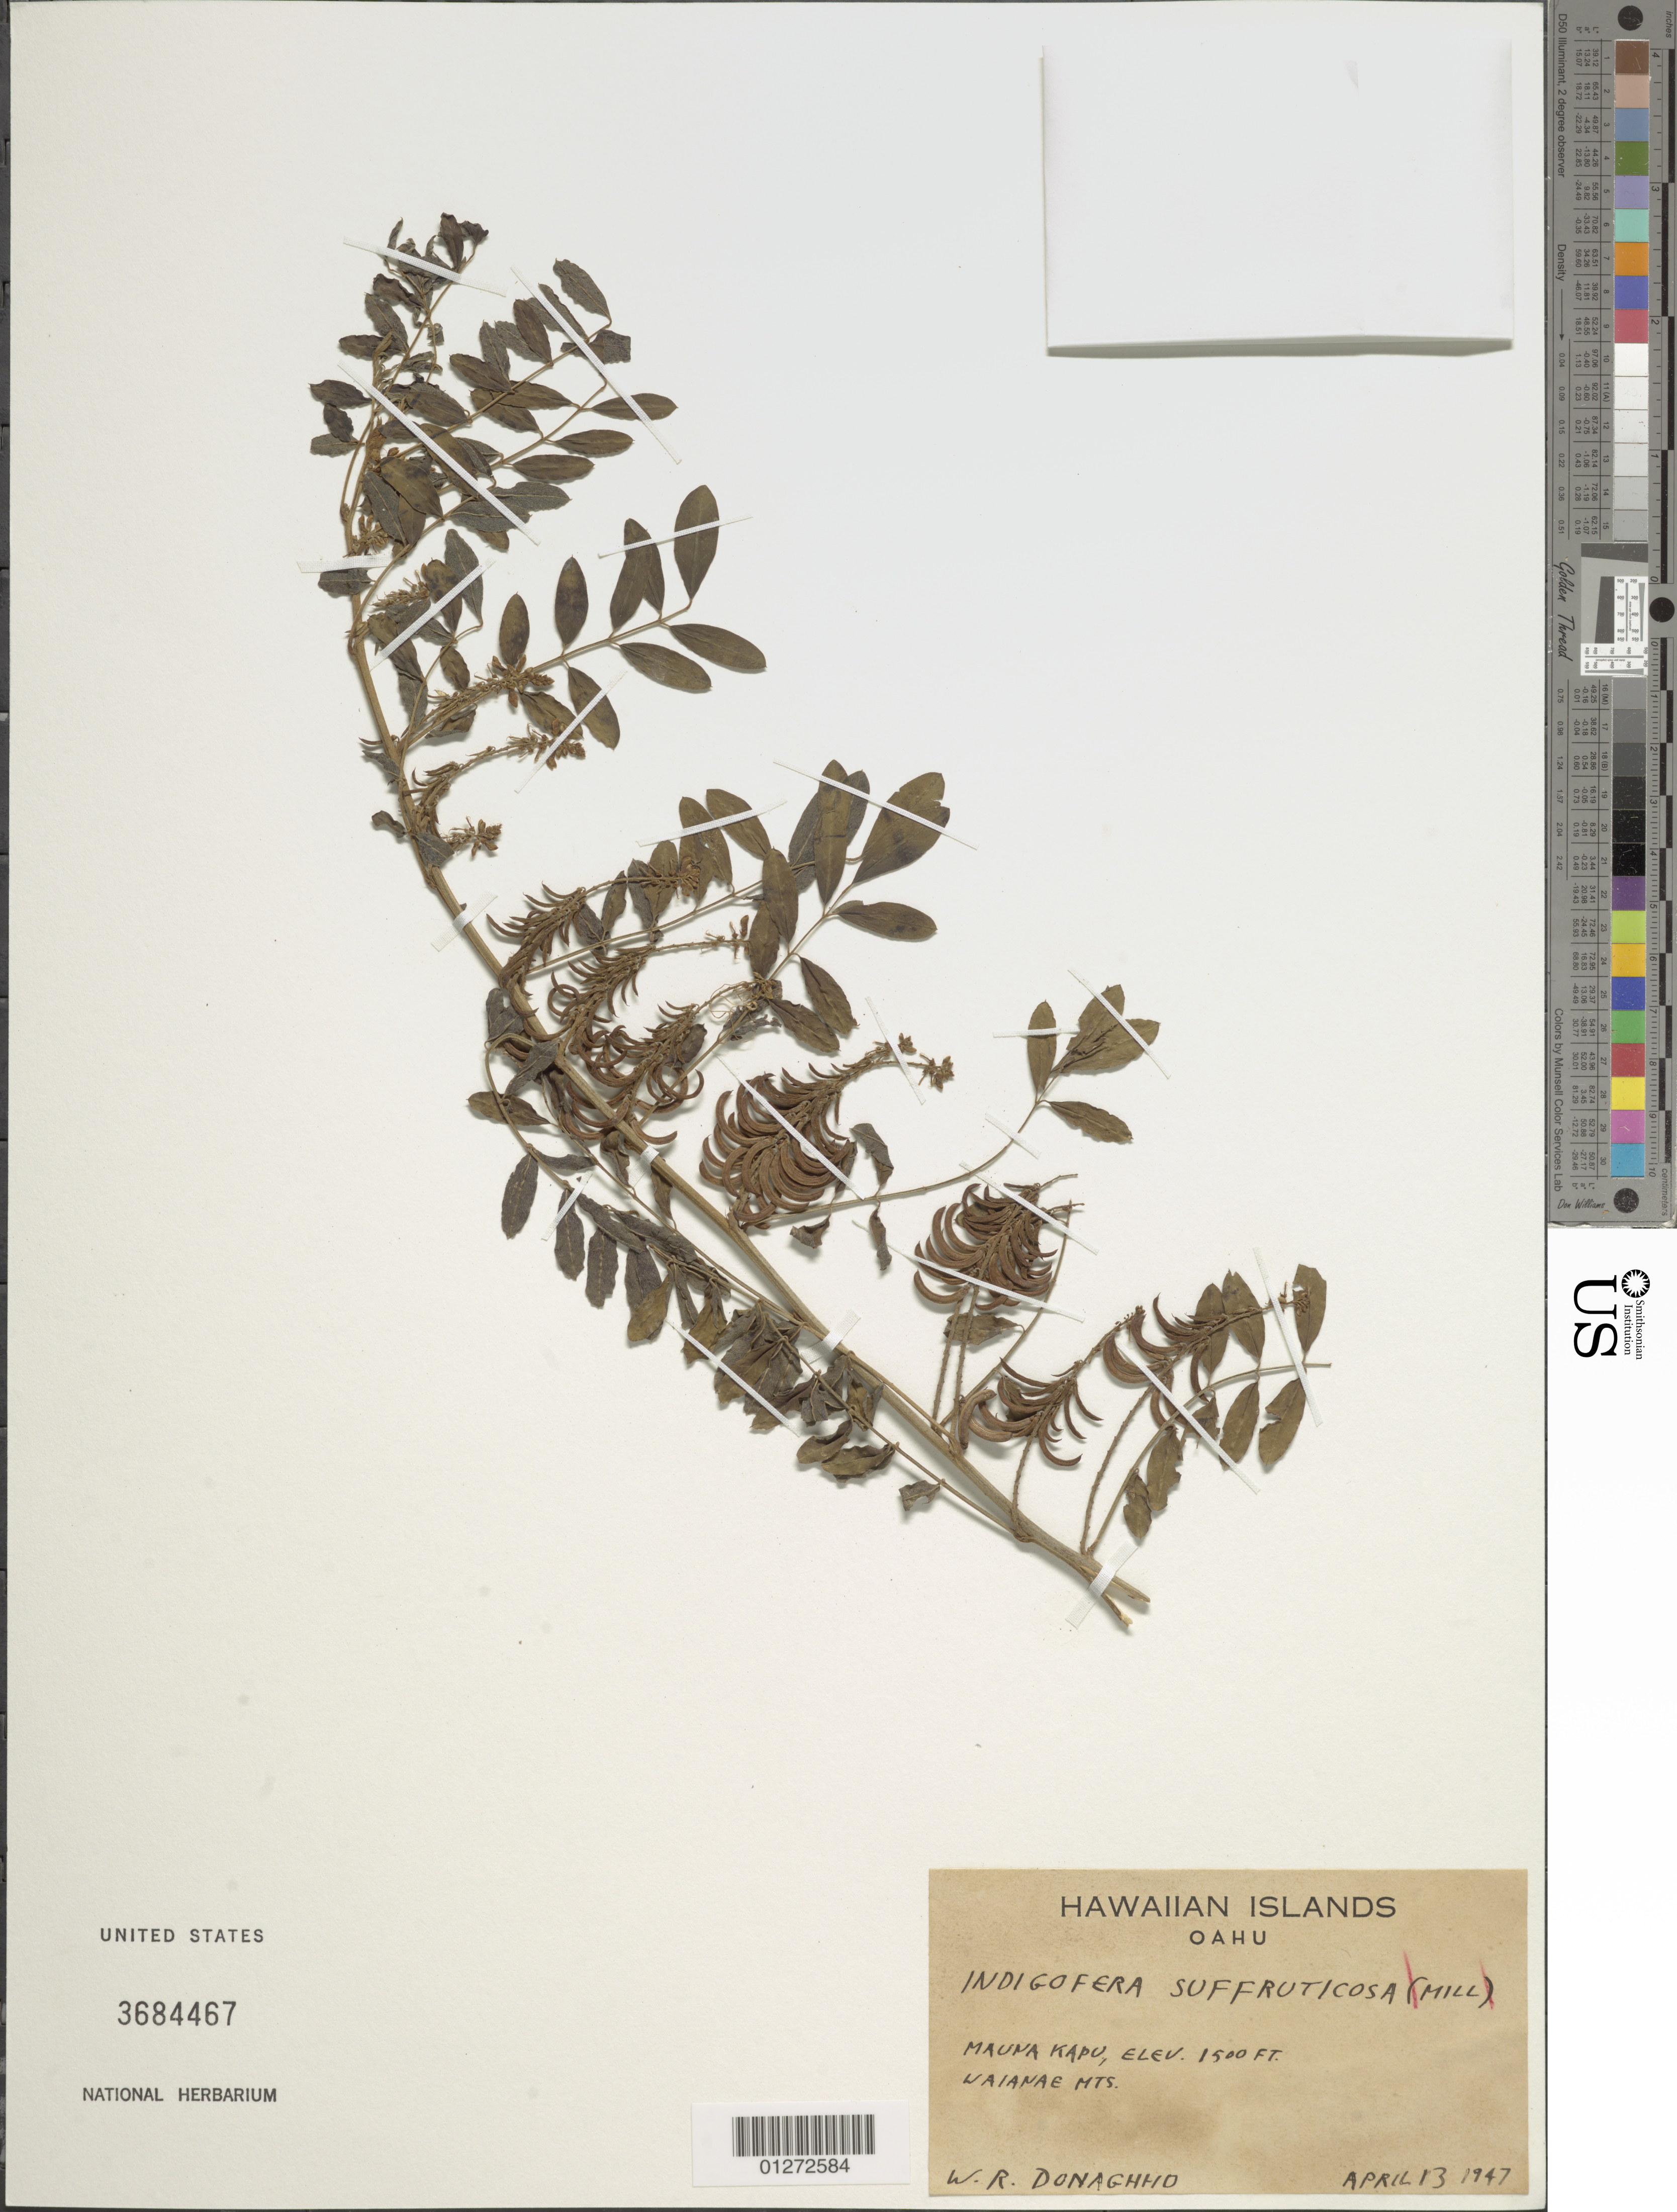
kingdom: Plantae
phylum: Tracheophyta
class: Magnoliopsida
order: Fabales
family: Fabaceae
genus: Indigofera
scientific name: Indigofera suffruticosa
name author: Mill.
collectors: W. Donaghho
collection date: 1947-04-13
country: United States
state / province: Hawaii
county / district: Honolulu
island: Oahu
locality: Mauna Kapu, Waianae Mts.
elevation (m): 457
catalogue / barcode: US 3684467